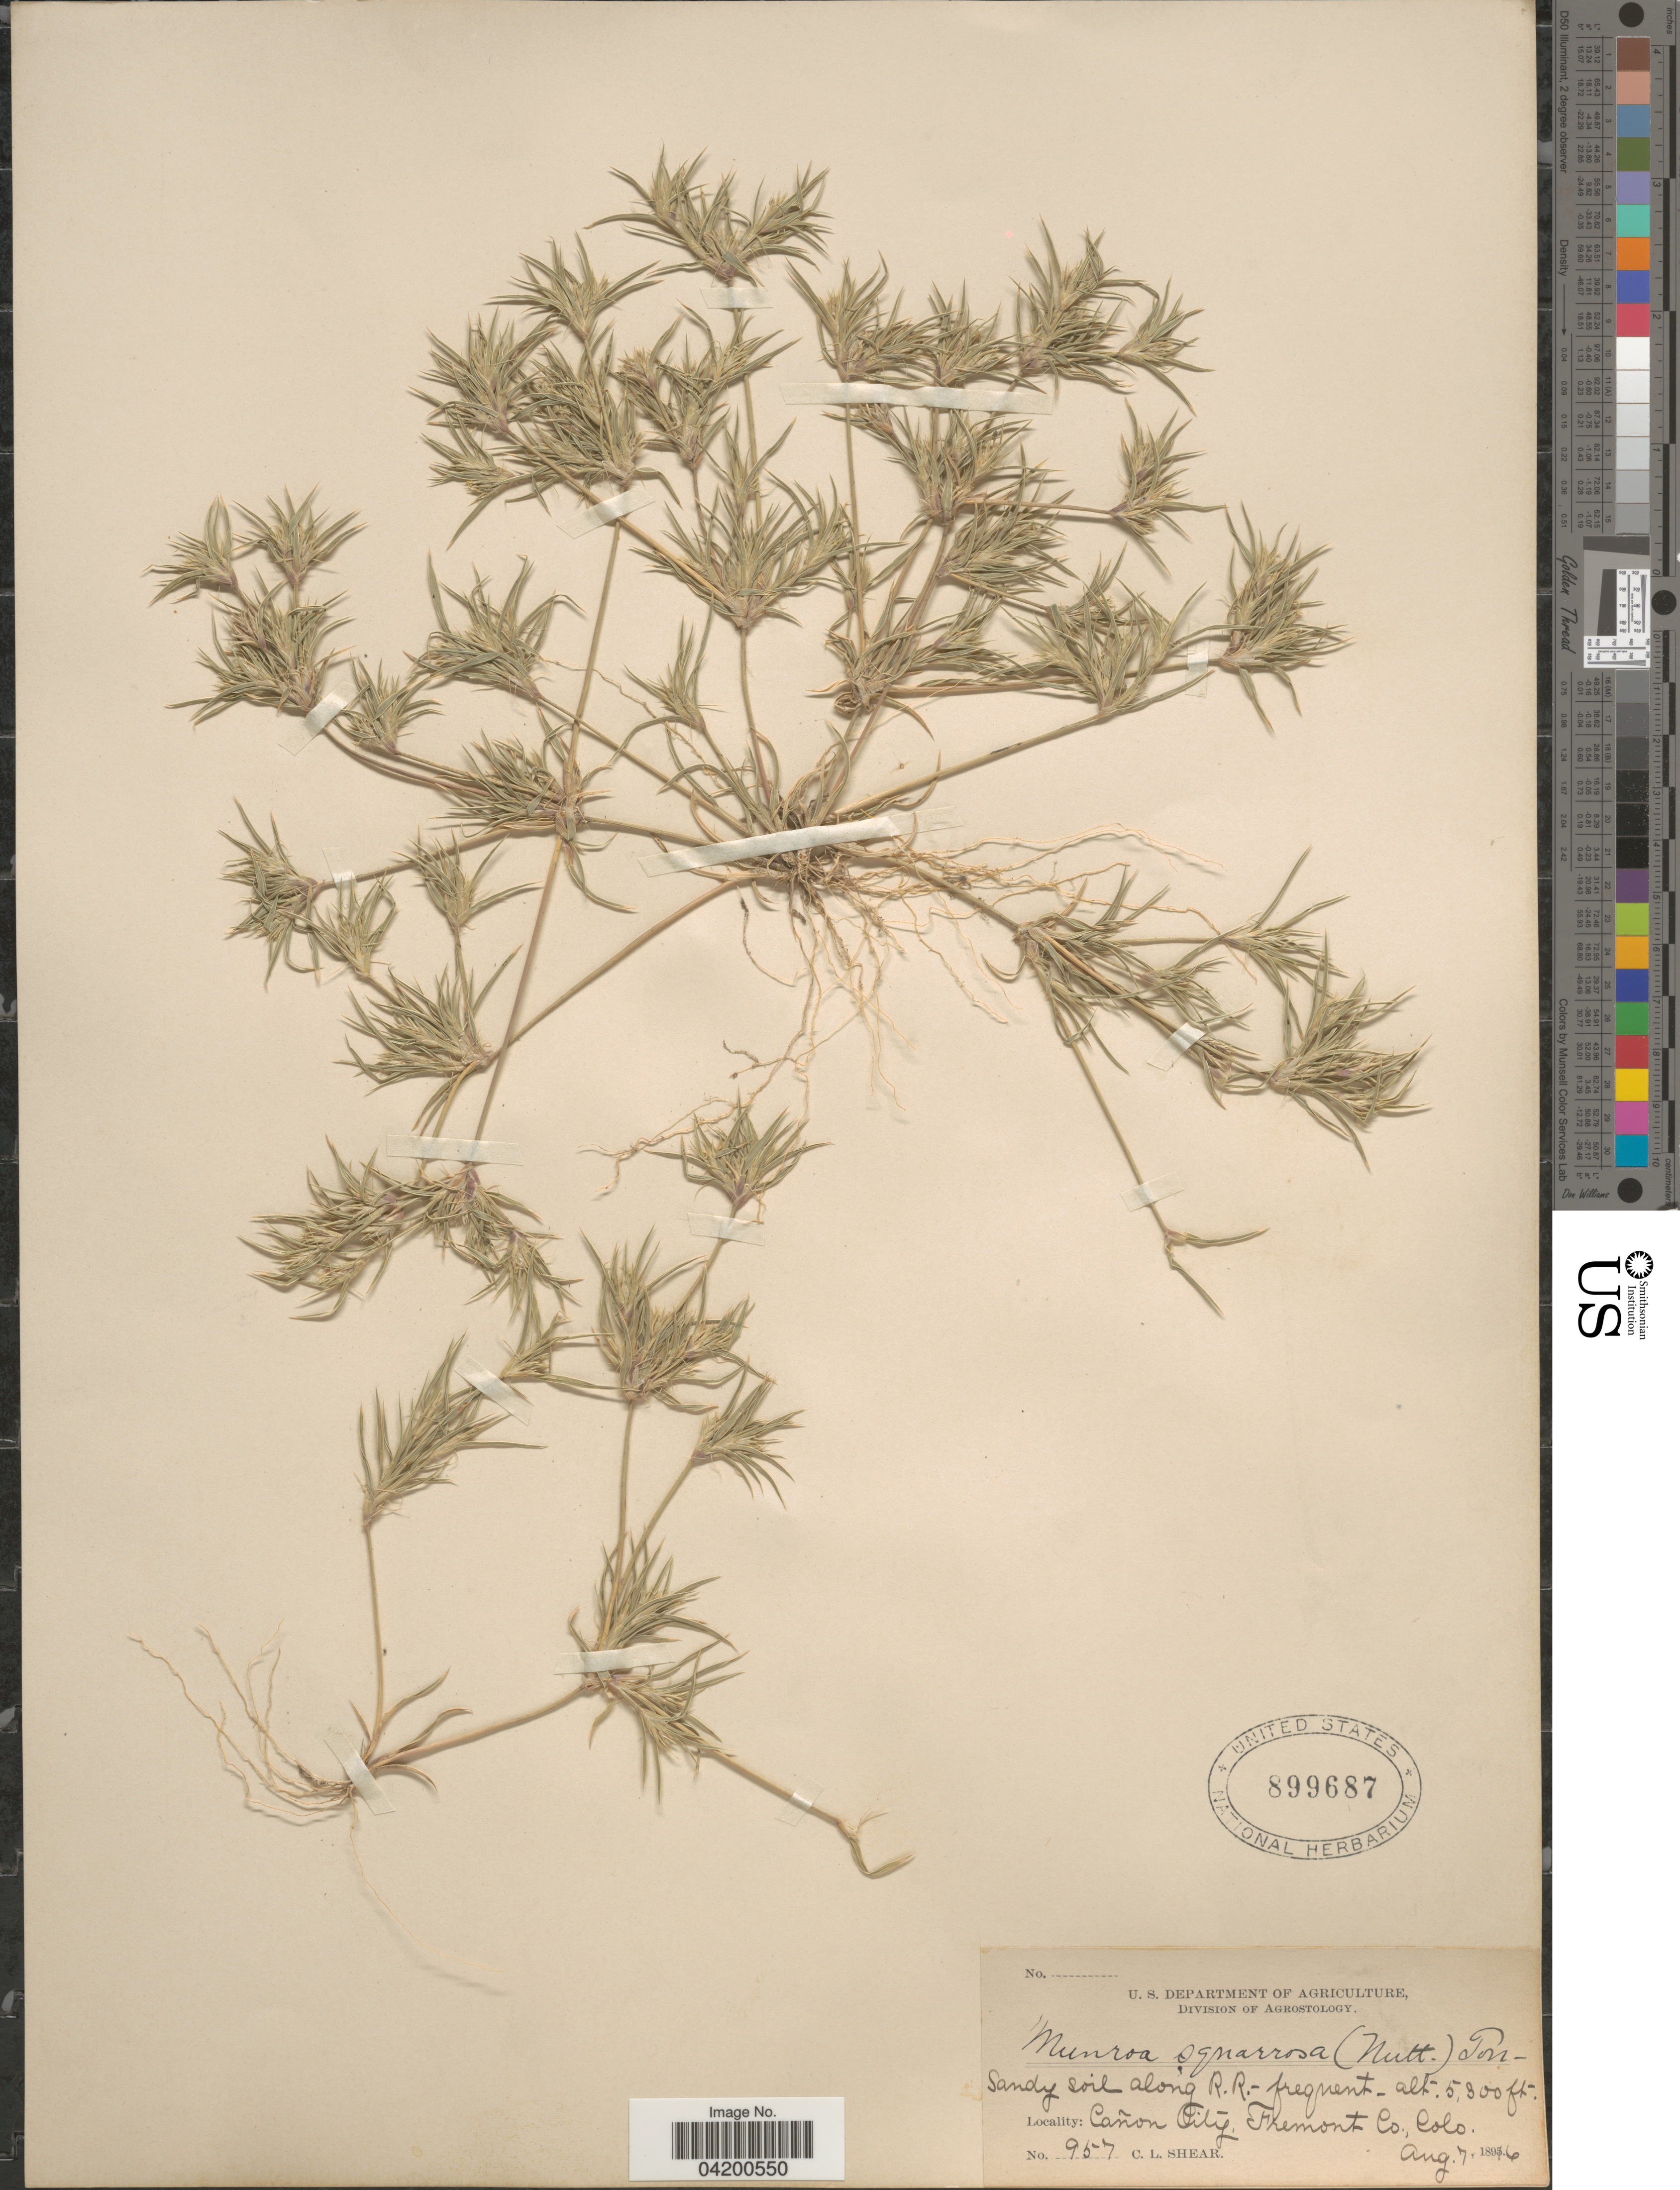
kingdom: Plantae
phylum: Tracheophyta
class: Liliopsida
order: Poales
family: Poaceae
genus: Munroa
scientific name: Munroa squarrosa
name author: (Nutt.) Torr.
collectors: C. L. Shear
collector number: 957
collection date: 1896-08-07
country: United States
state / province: Colorado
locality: Sandy soil along R.R. Cañon City, Fremont Co.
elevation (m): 1615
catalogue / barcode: US 899687